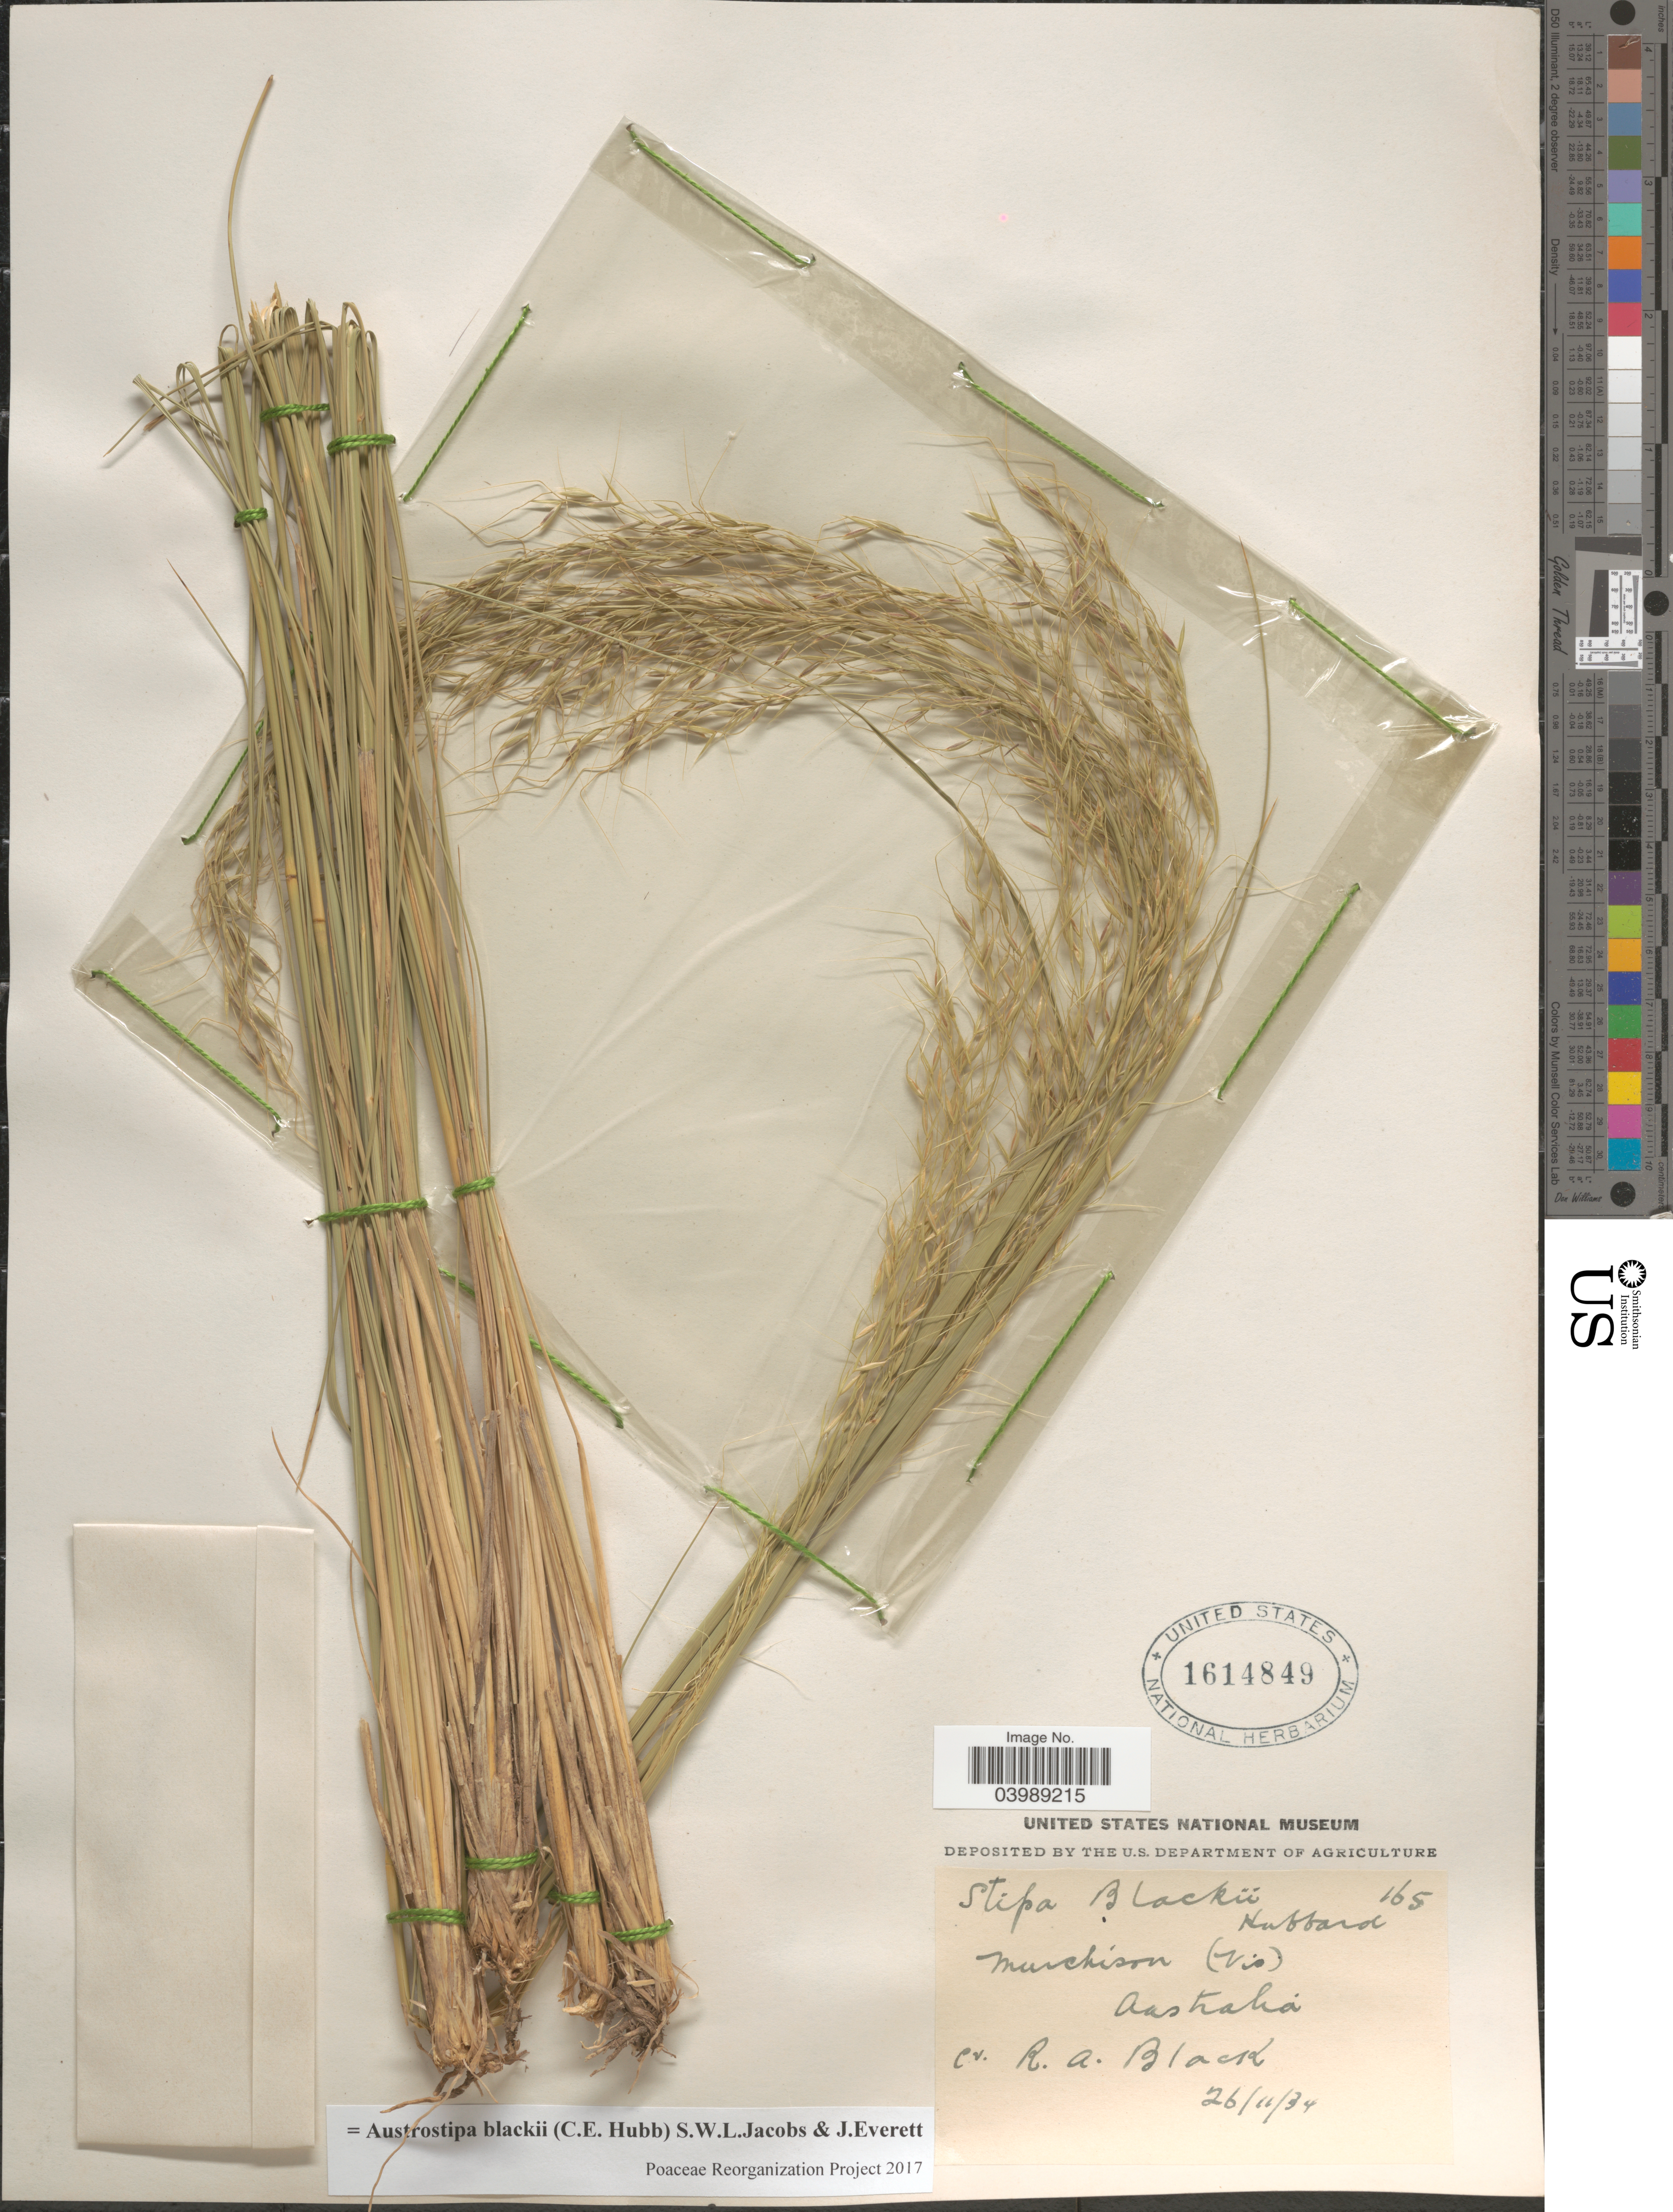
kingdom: Plantae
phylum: Tracheophyta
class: Liliopsida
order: Poales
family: Poaceae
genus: Austrostipa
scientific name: Austrostipa blackii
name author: (C.E. Hubb.) S.W.L. Jacobs & J. Everett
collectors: R. A. Black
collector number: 165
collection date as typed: Transcribed d/m/y: 26/11/34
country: Australia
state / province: Victoria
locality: Muchison (Vic).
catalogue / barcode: US 1614849